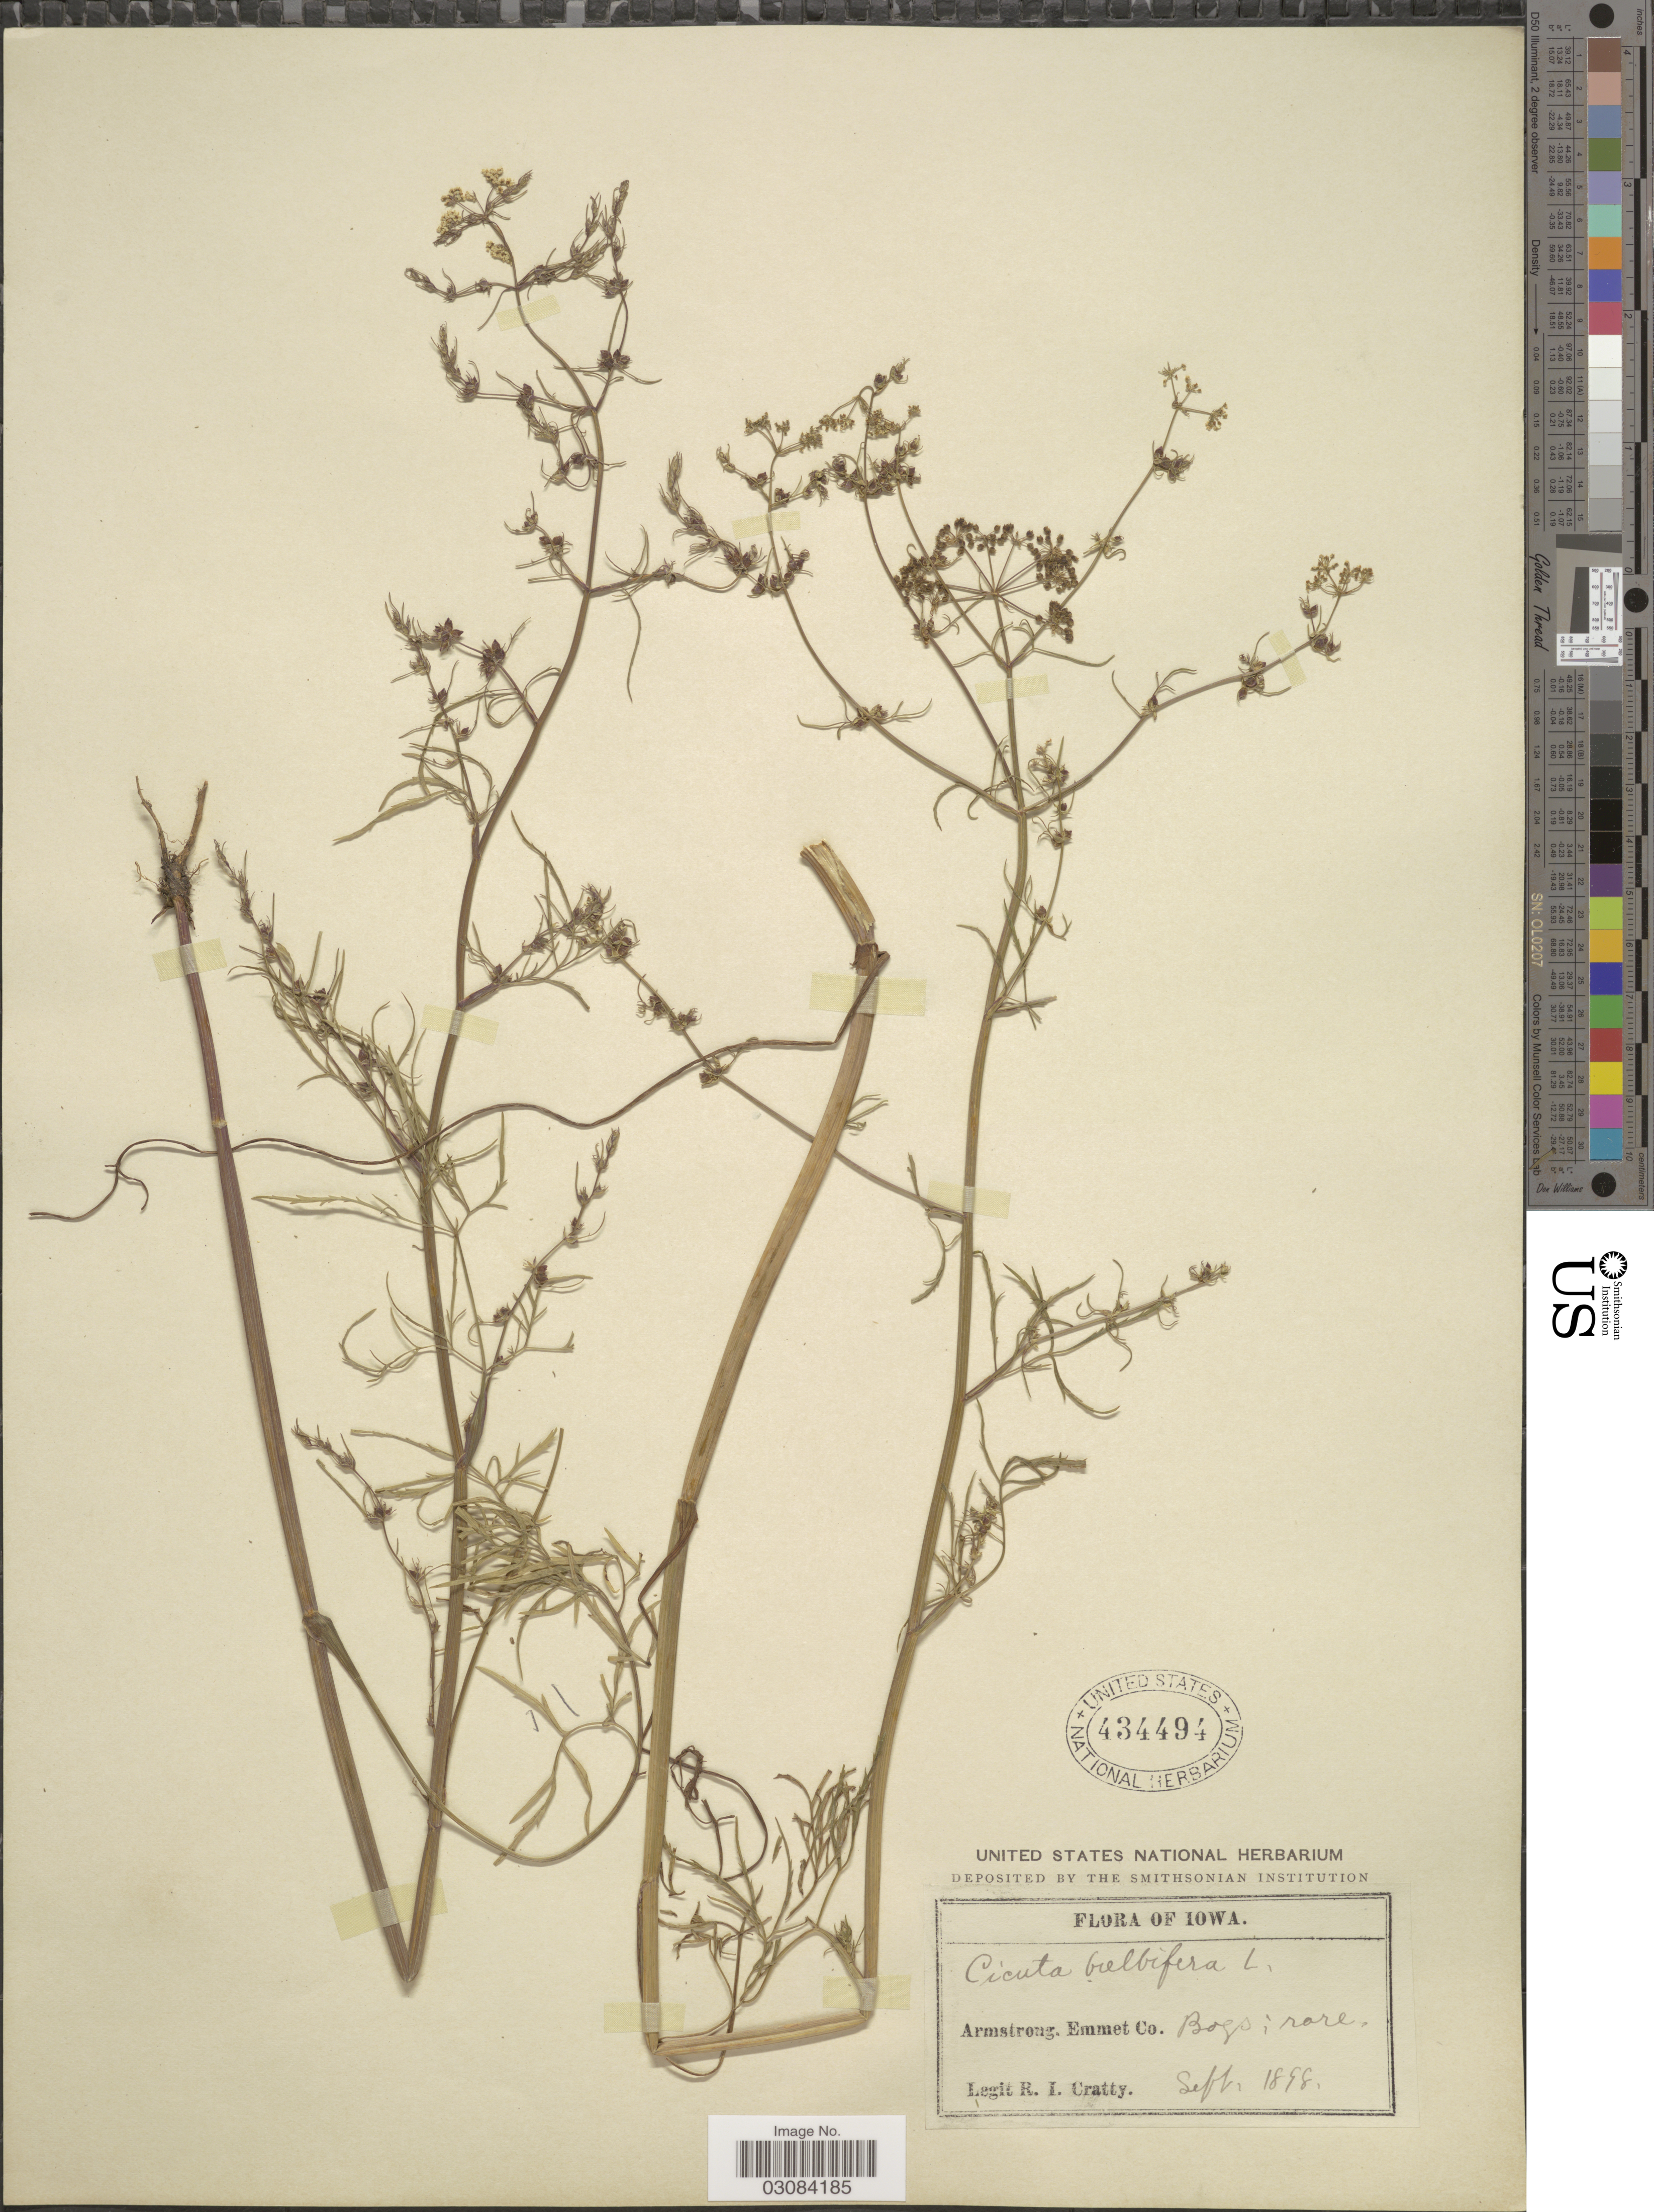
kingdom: Plantae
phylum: Tracheophyta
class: Magnoliopsida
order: Apiales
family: Apiaceae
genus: Cicuta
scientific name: Cicuta bulbifera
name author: L.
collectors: R. Cratty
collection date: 1898-09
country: United States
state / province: Iowa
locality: Armstrong. Emmet Co. Bogs: rare.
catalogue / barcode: US 434494